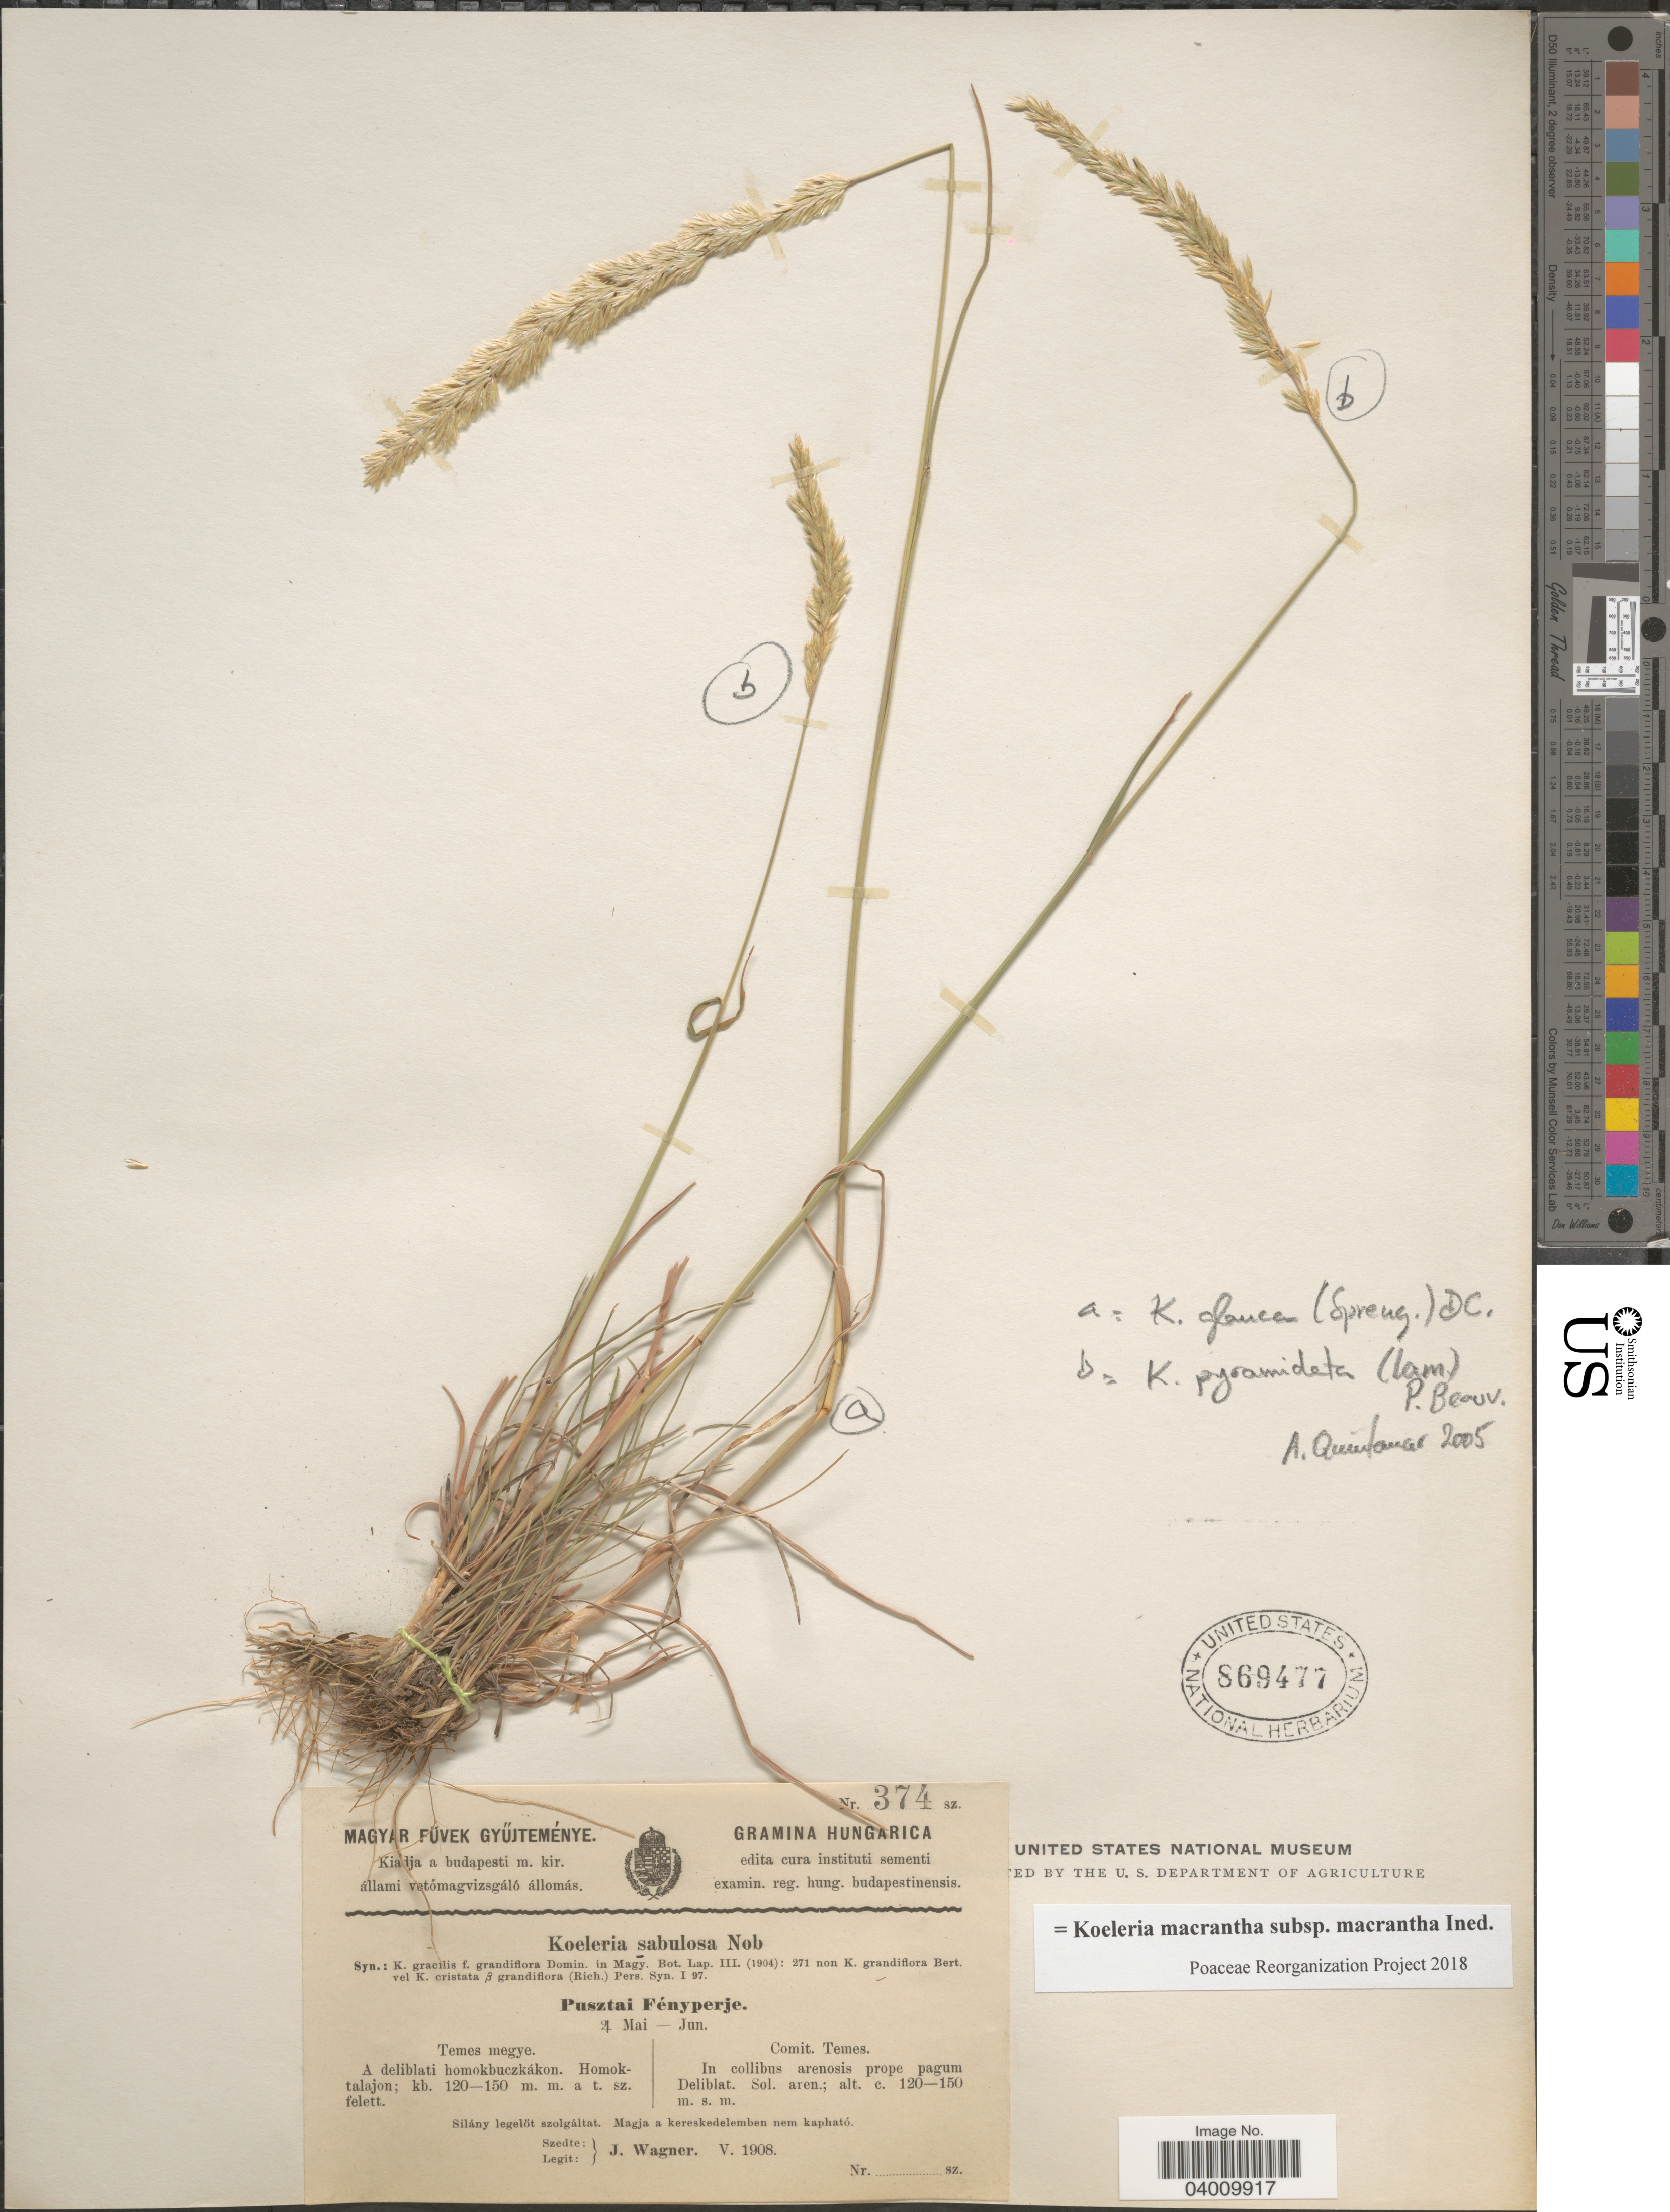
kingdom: Plantae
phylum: Tracheophyta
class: Liliopsida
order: Poales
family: Poaceae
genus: Koeleria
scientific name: Koeleria macrantha subsp. macrantha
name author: (Ledeb.) Schult.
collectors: J. Wagner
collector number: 374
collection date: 1908-05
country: Hungary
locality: Hungarica. Comit. Temes. In collibus arenosis prope pagum Deliblat. Sol. aren.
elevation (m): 120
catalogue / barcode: US 869477